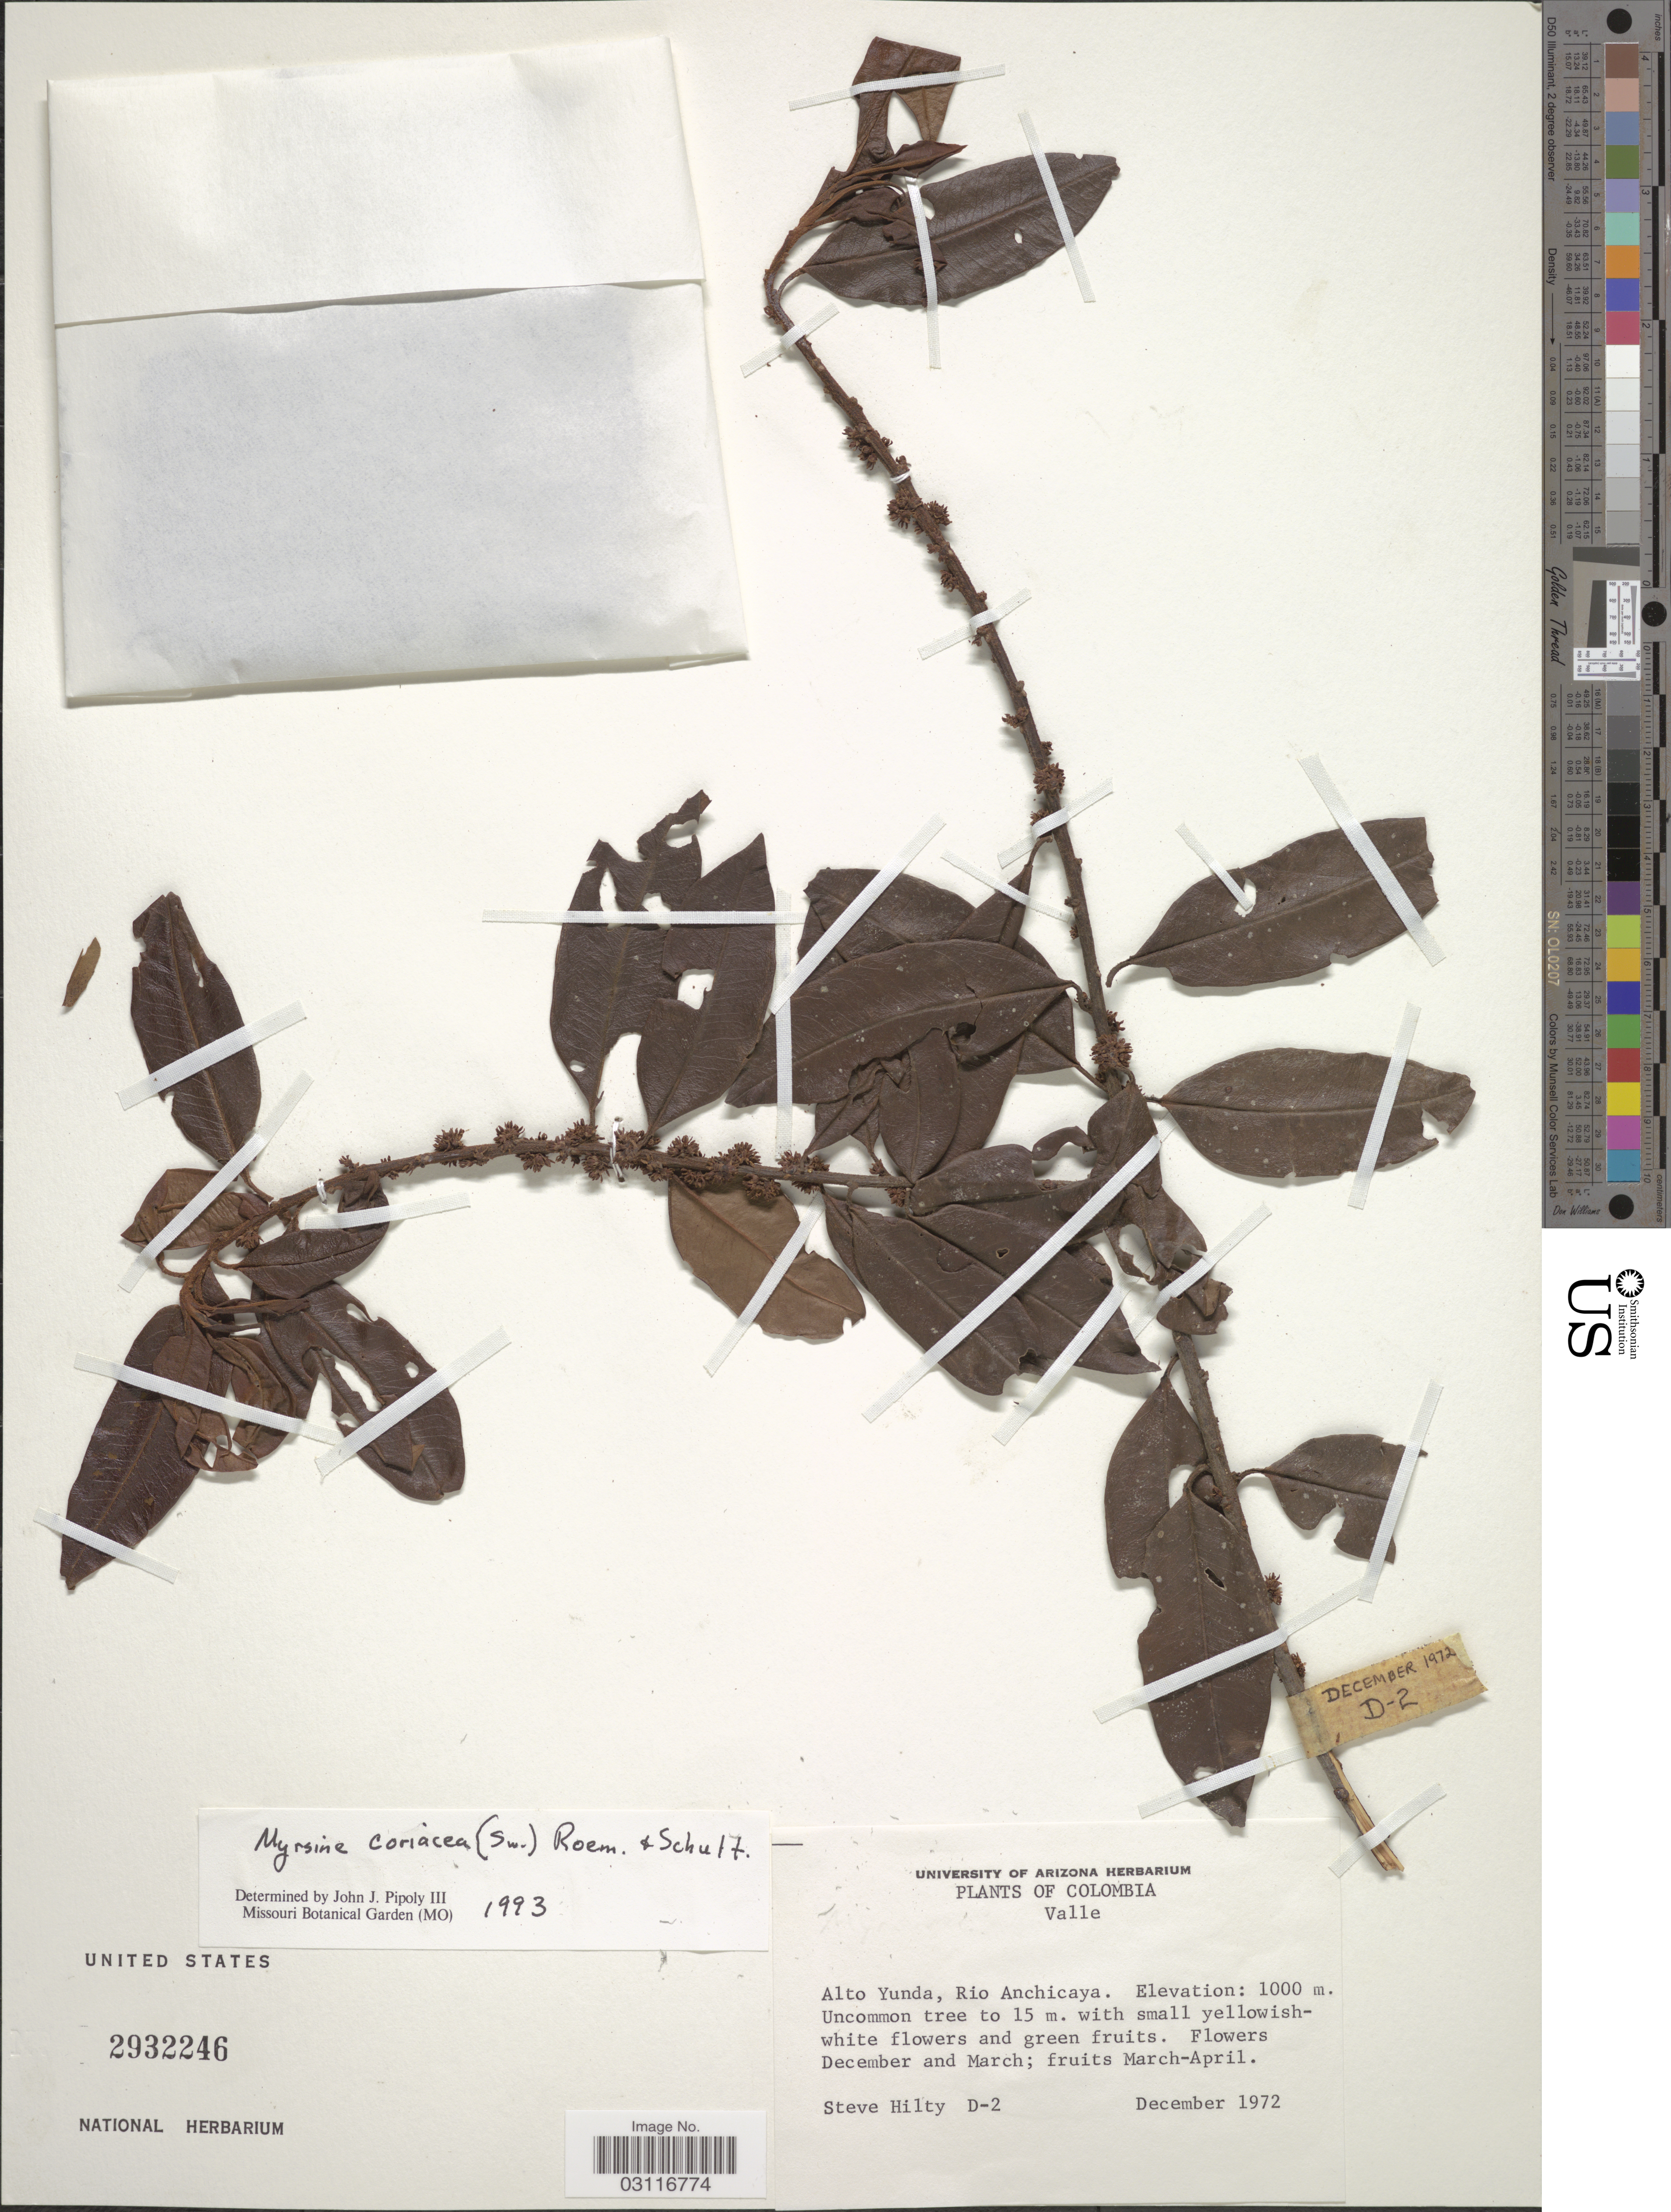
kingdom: Plantae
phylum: Tracheophyta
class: Magnoliopsida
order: Ericales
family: Primulaceae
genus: Myrsine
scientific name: Myrsine coriacea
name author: (Sw.) R. Br. ex Roem. & Schult.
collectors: S. Hilty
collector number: D-2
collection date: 1972-12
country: Colombia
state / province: Valle del Cauca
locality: Valle, Alto Yunda, Rio Anchicaya.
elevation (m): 1000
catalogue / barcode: US 2932246